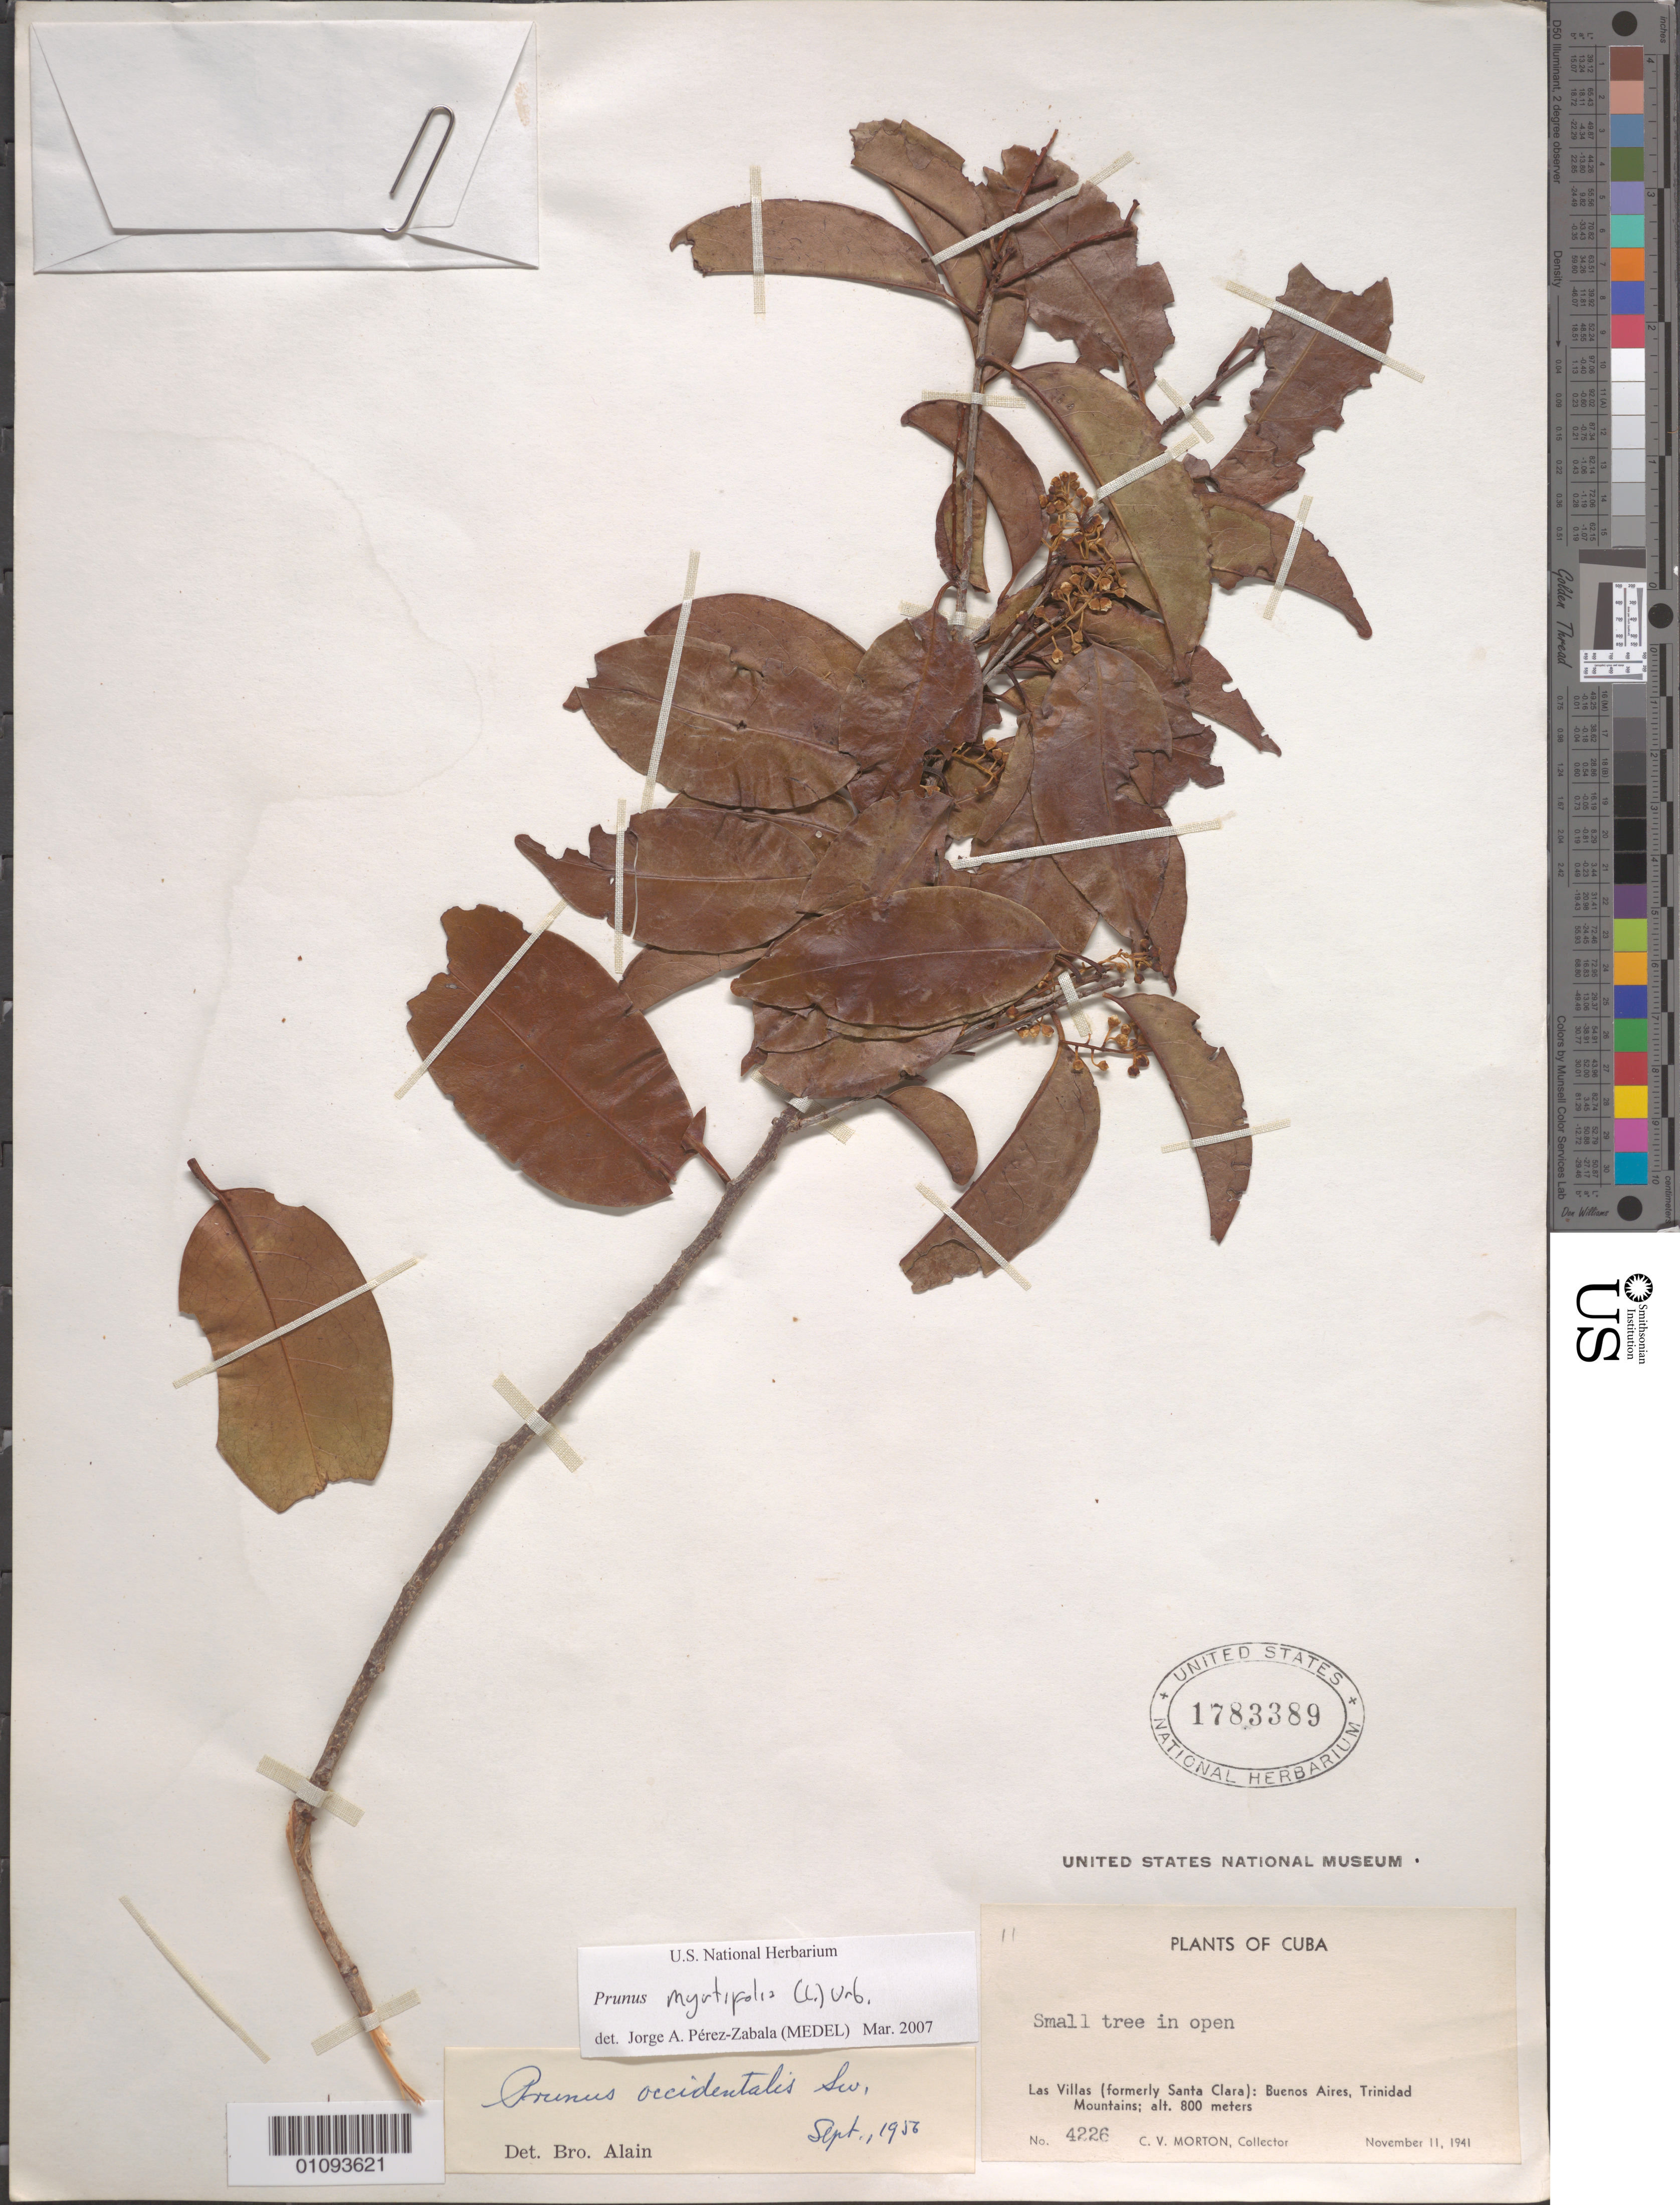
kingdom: Plantae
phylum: Tracheophyta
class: Magnoliopsida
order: Rosales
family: Rosaceae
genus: Prunus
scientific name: Prunus myrtifolia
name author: (L.) Urb.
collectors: C. V. Morton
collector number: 4226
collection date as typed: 11 Nov 1941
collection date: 1941-11-11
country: Cuba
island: Cuba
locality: Las Villas, (formerly Santa Clara): Buenos Aires, Trinidad Mountains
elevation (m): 800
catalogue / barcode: US 1783389